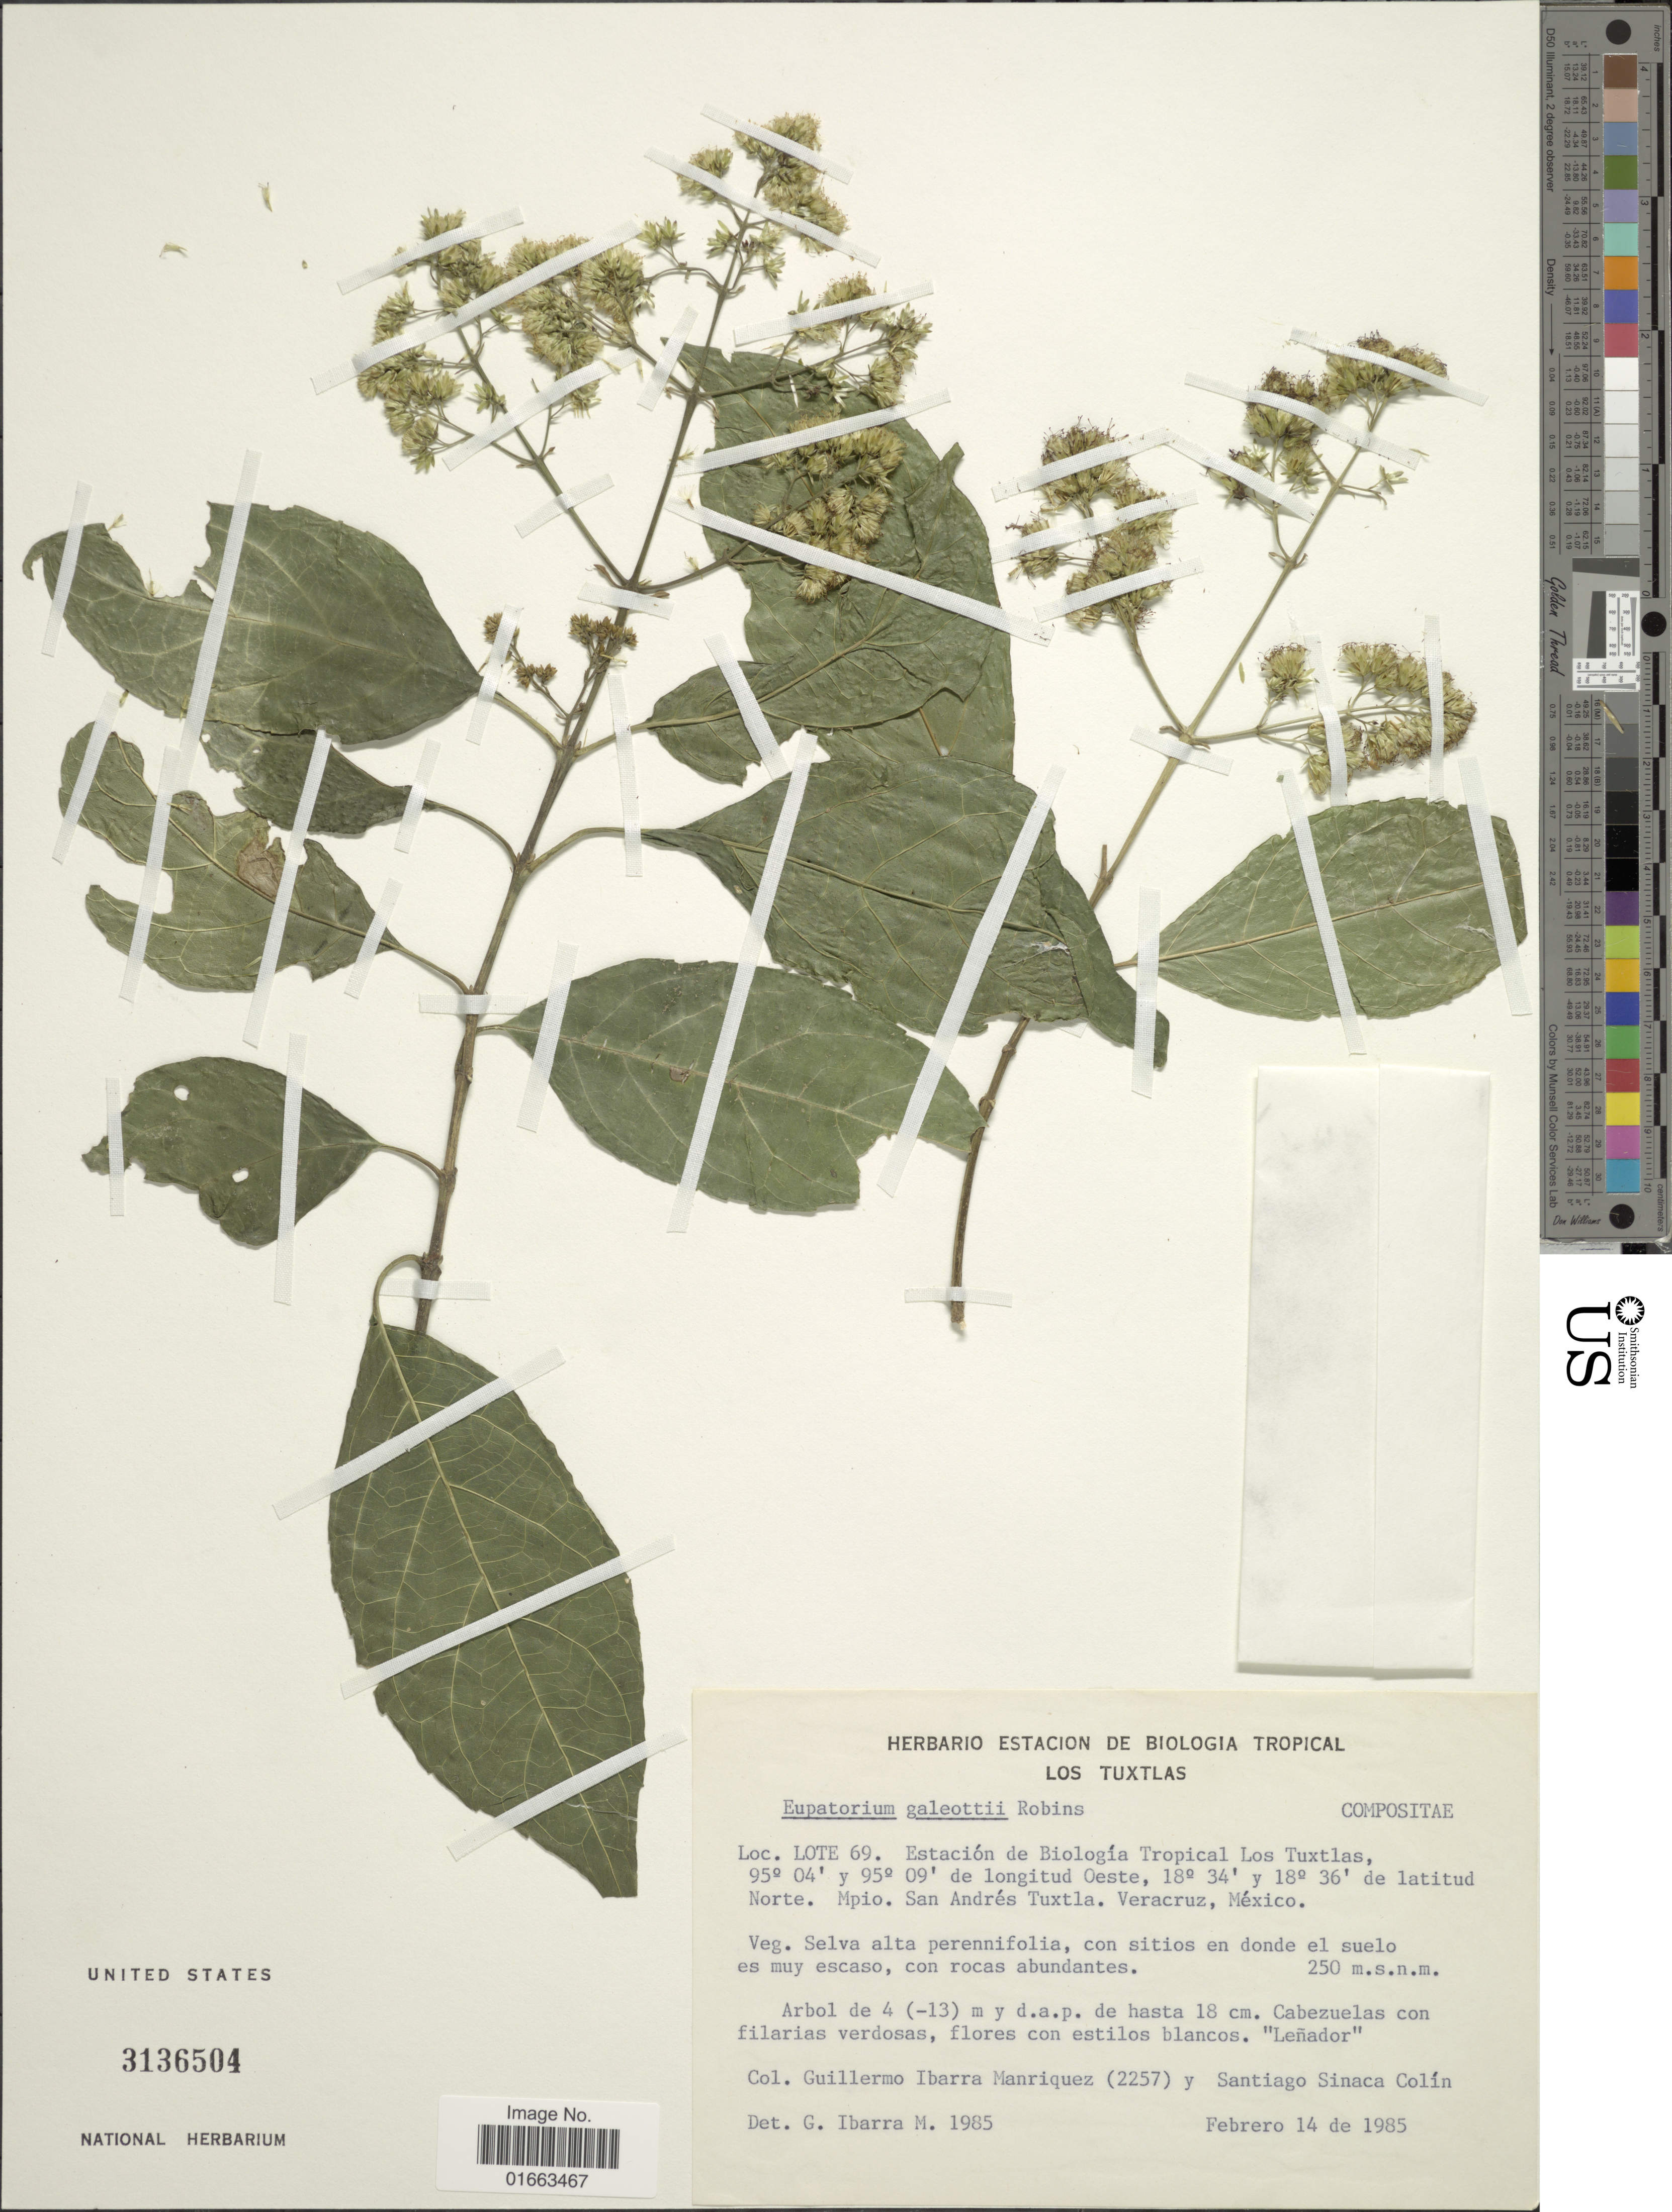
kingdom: Plantae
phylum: Tracheophyta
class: Magnoliopsida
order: Asterales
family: Asteraceae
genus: Koanophyllon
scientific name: Koanophyllon galeottii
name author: (B.L. Rob.) R.M. King & H. Rob.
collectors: G. Ibarra-Manríquez & S. Sinaca-Colin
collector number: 2257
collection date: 1985-02-14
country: Mexico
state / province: Veracruz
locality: LOTE 69. Estación de Biología Tropical Los Tuxtlas, Mpio. San Andrés Tuxtla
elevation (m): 250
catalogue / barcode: US 3136504